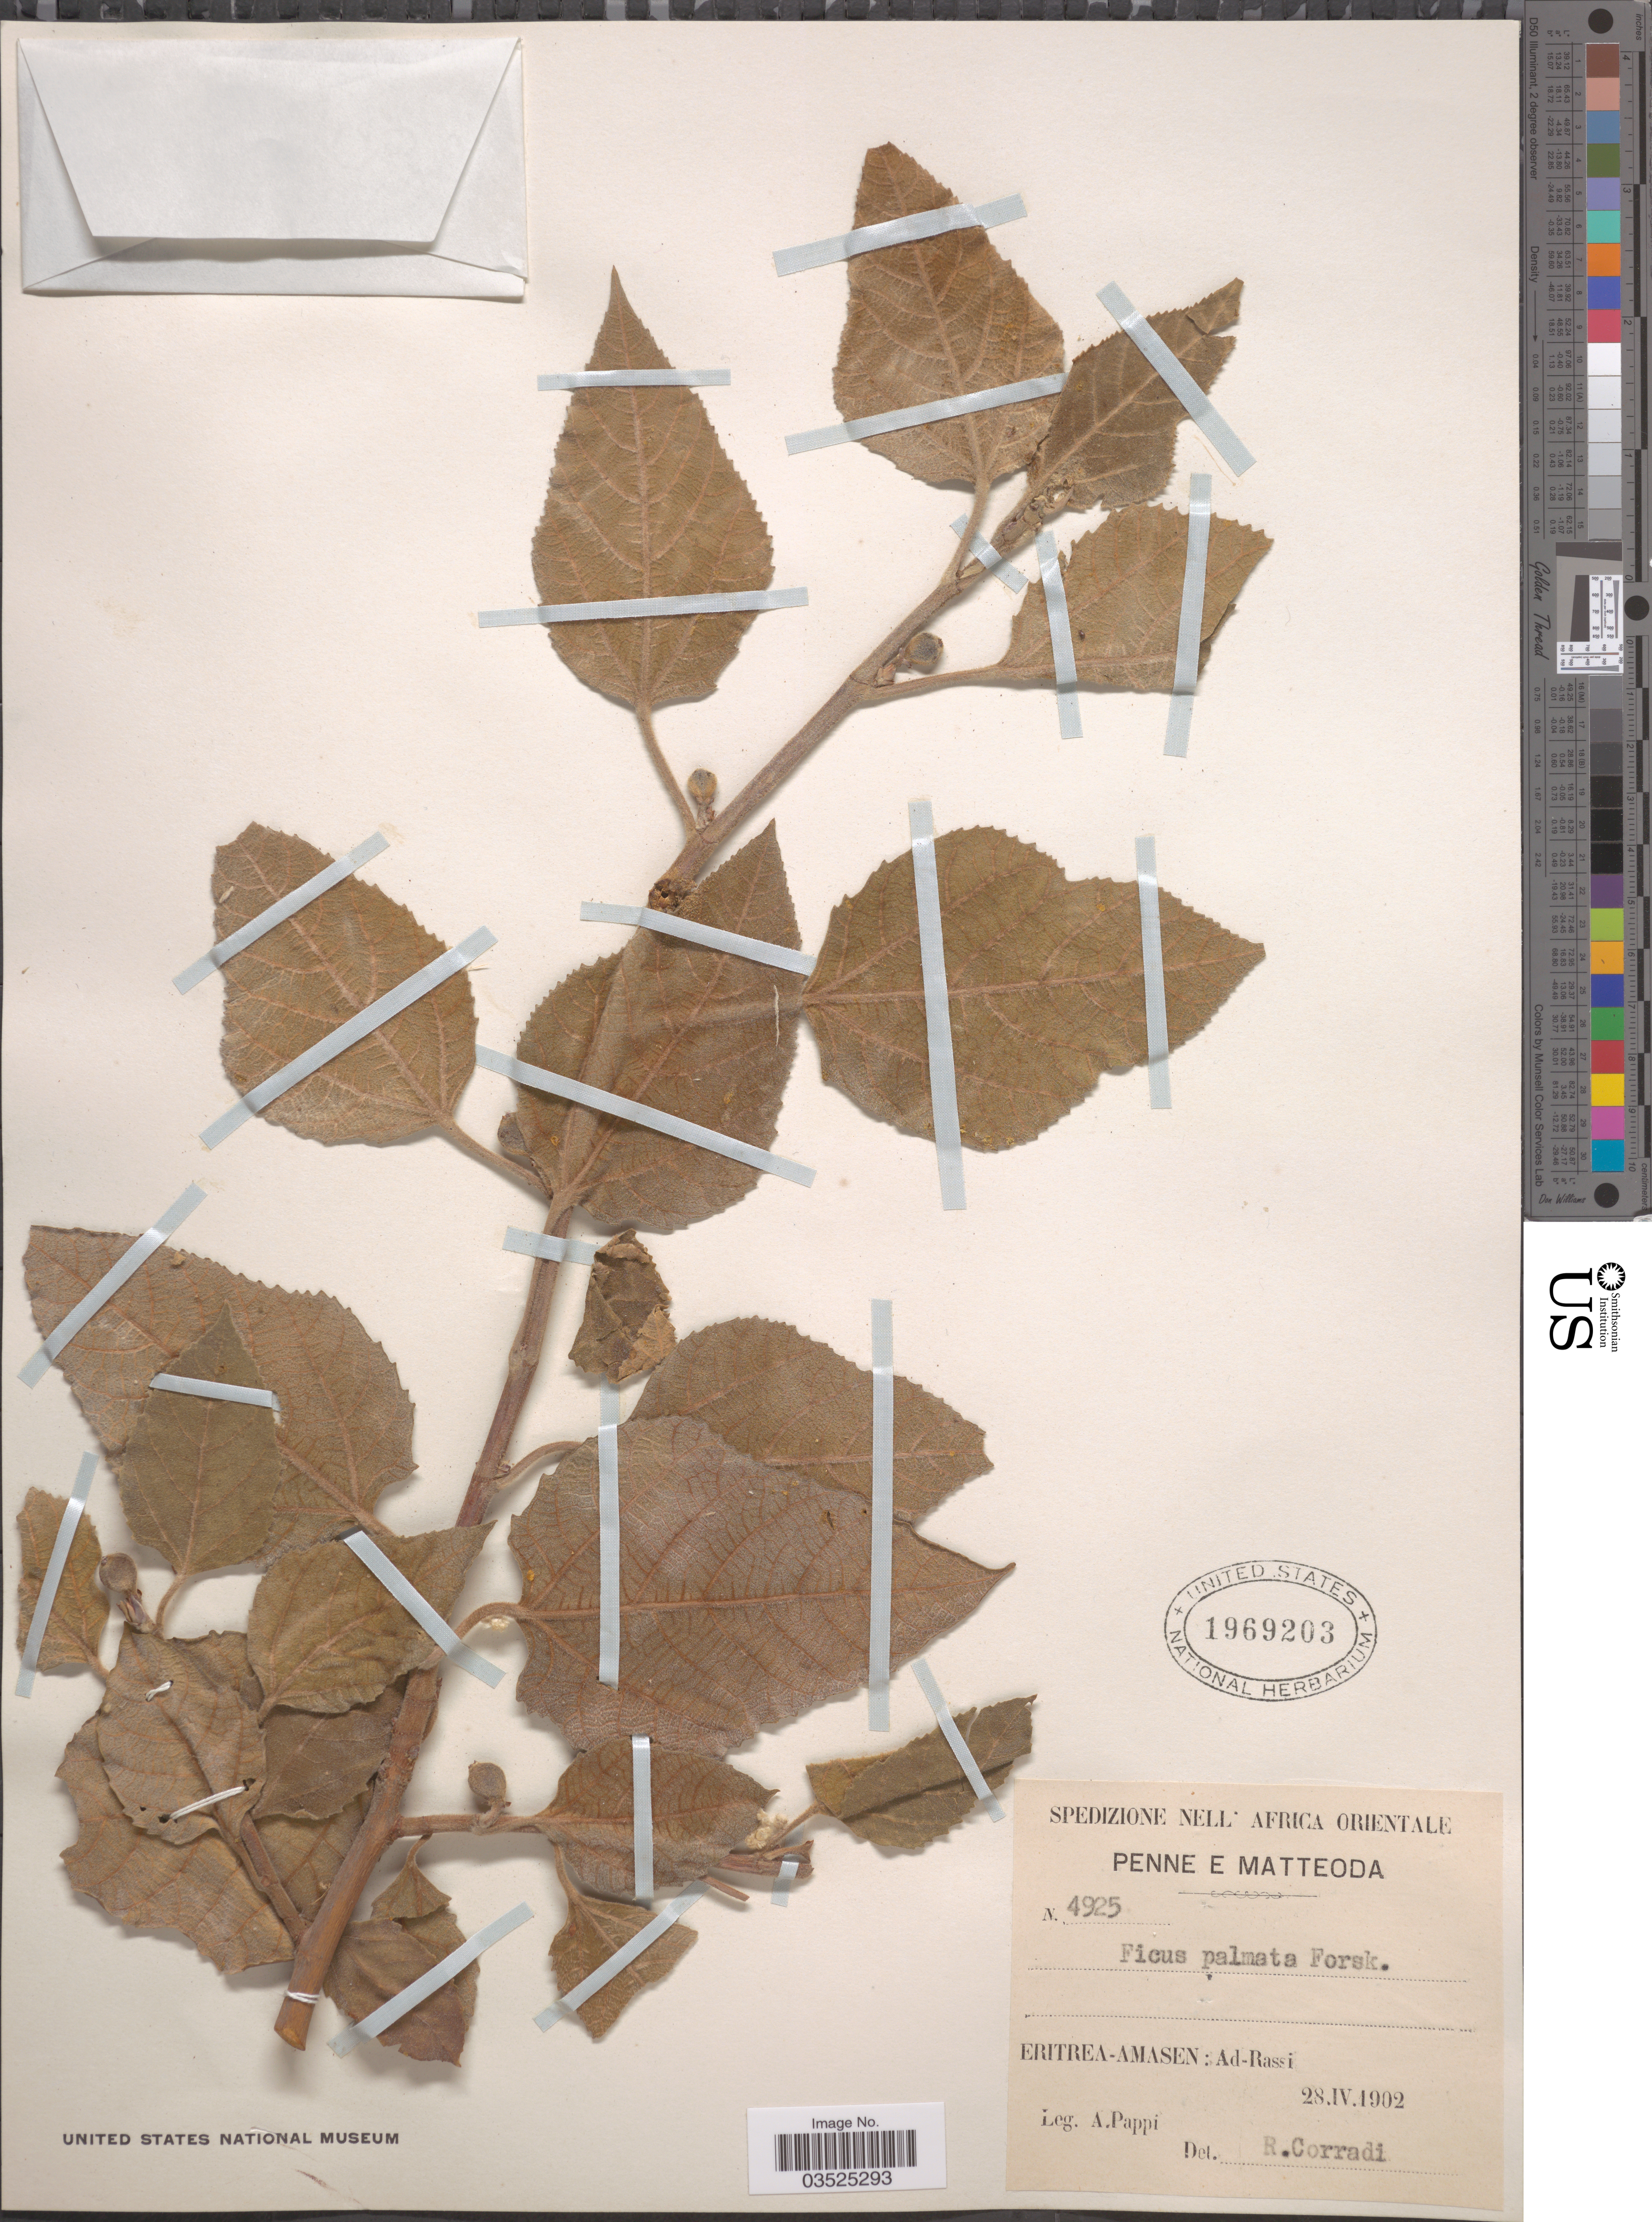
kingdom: Plantae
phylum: Tracheophyta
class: Magnoliopsida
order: Rosales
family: Moraceae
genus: Ficus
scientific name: Ficus palmata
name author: Forssk.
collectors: A. Pappi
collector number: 4925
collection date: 1902-04-28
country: Eritrea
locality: Africa Orientale. Eritrea-Amasen: Ad-Rassi.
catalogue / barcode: US 1969203